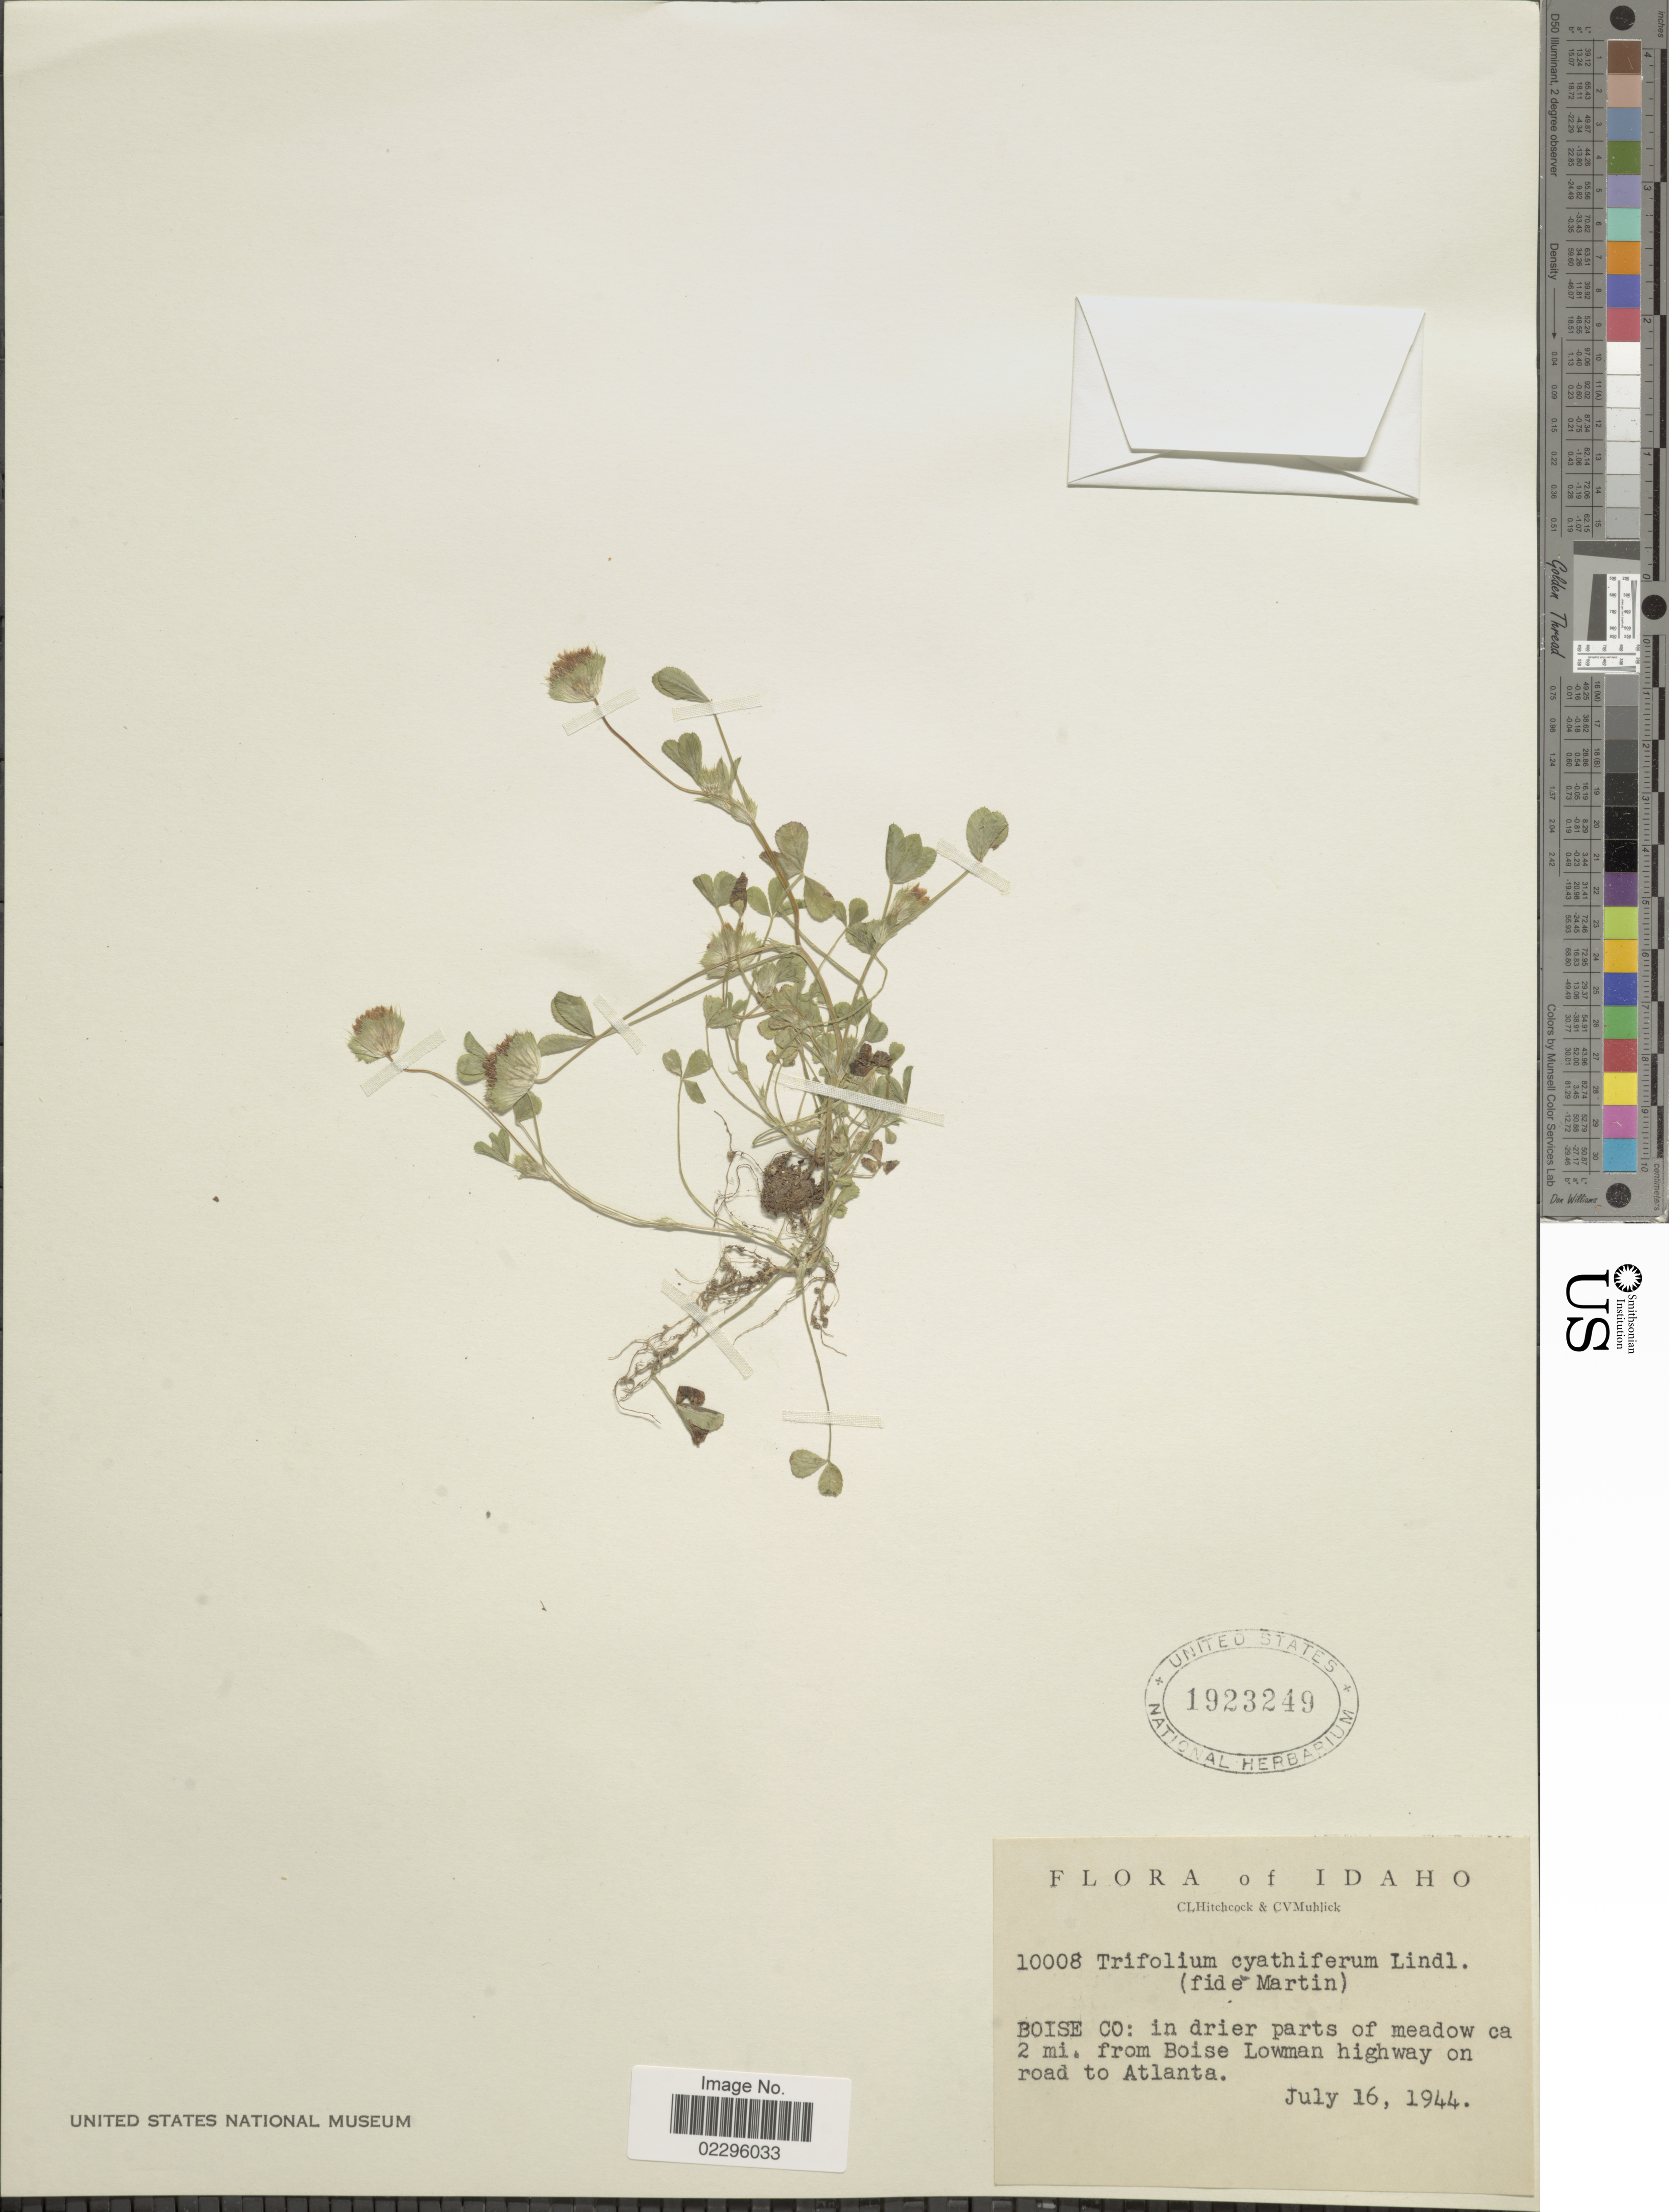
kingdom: Plantae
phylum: Tracheophyta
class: Magnoliopsida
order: Fabales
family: Fabaceae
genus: Trifolium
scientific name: Trifolium cyathiferum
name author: Lindl.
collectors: C. L. Hitchcock & C. V. Muhlick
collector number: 10008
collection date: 1944-07-16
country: United States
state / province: Idaho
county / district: Boise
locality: in drier parts of meadow ca 2 mi. from Boise Lowman highway on road to Atlanta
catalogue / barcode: US 1923249